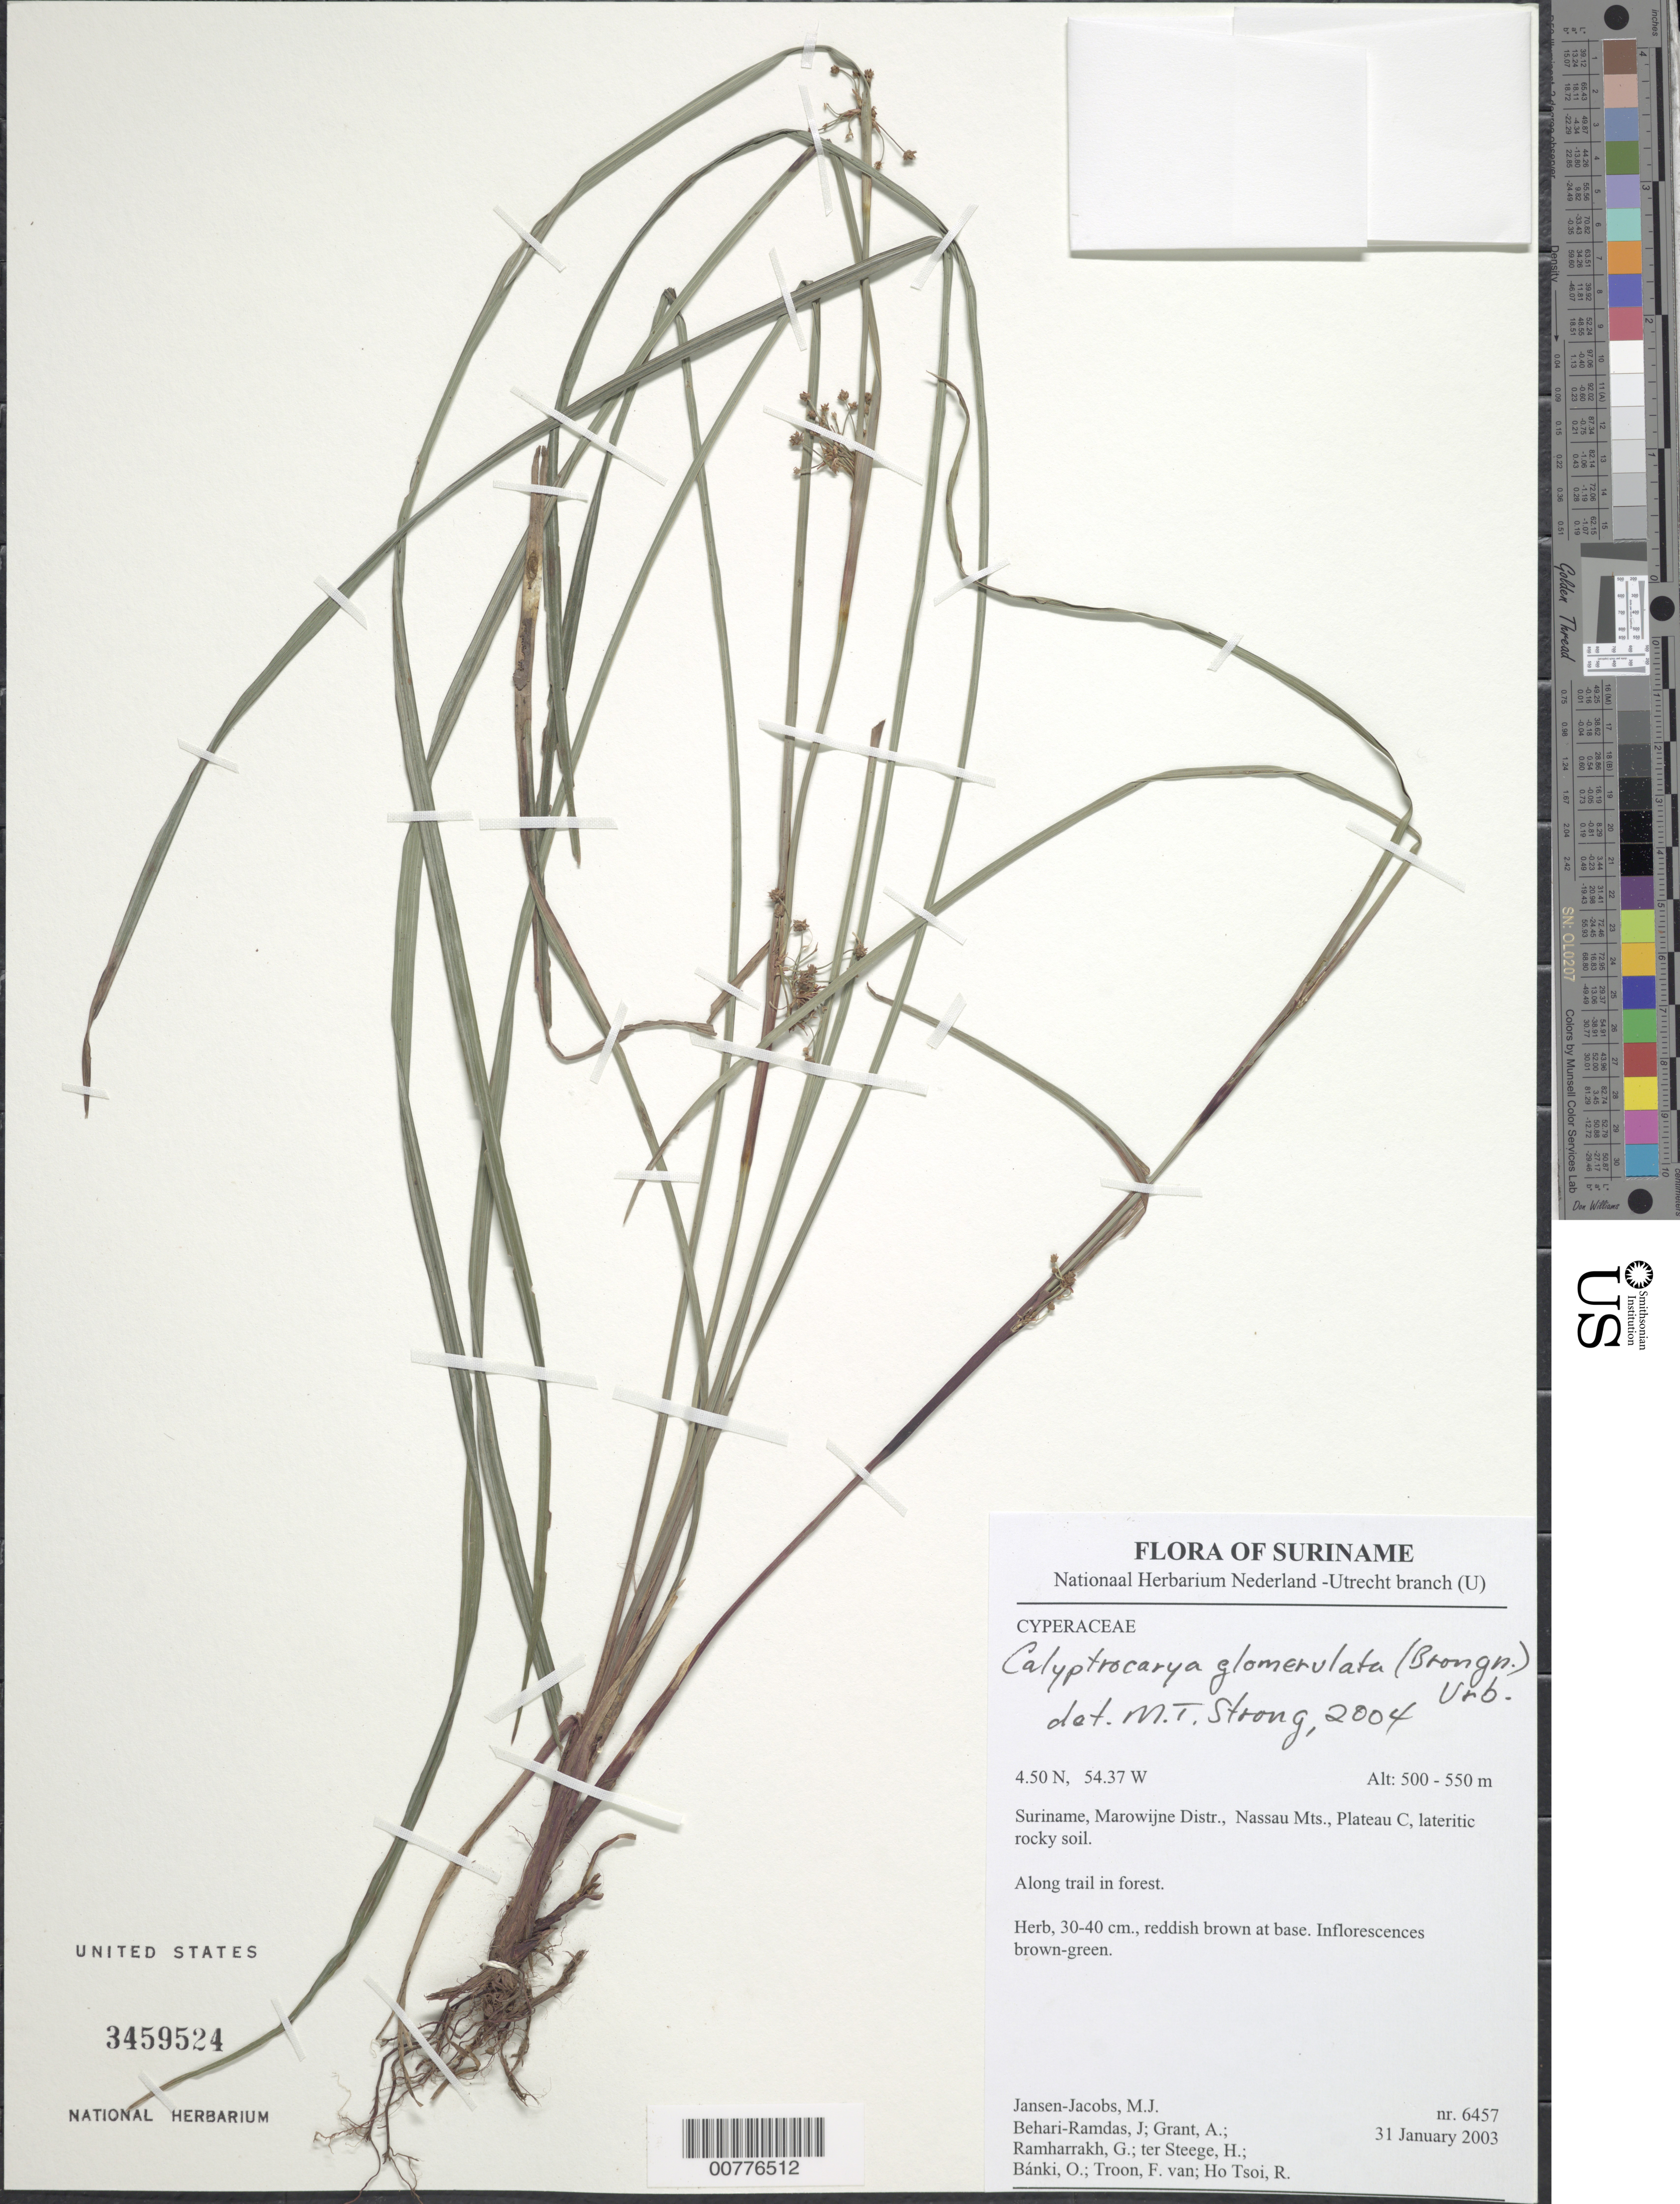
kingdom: Plantae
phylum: Tracheophyta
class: Liliopsida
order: Poales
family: Cyperaceae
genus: Calyptrocarya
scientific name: Calyptrocarya glomerulata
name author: (Brongn.) Urb.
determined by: Strong, M. T., (US), Smithsonian Institution - National Museum of Natural History (UNITED STATES)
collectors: M. J. Jansen-Jacobs, J. Behari-Ramdas, A. Grant, G. Ramharrakh, H. ter Steege, O. Bánki, F. Van Troon & R. Ho Tsoi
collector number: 6457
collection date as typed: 31-Jan-03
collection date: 2003-01-31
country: Suriname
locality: Morowijne Dist; Nassau Mts, Plateau C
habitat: Lateritic rocky soil; along trail in forest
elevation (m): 500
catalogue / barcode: US 3459524